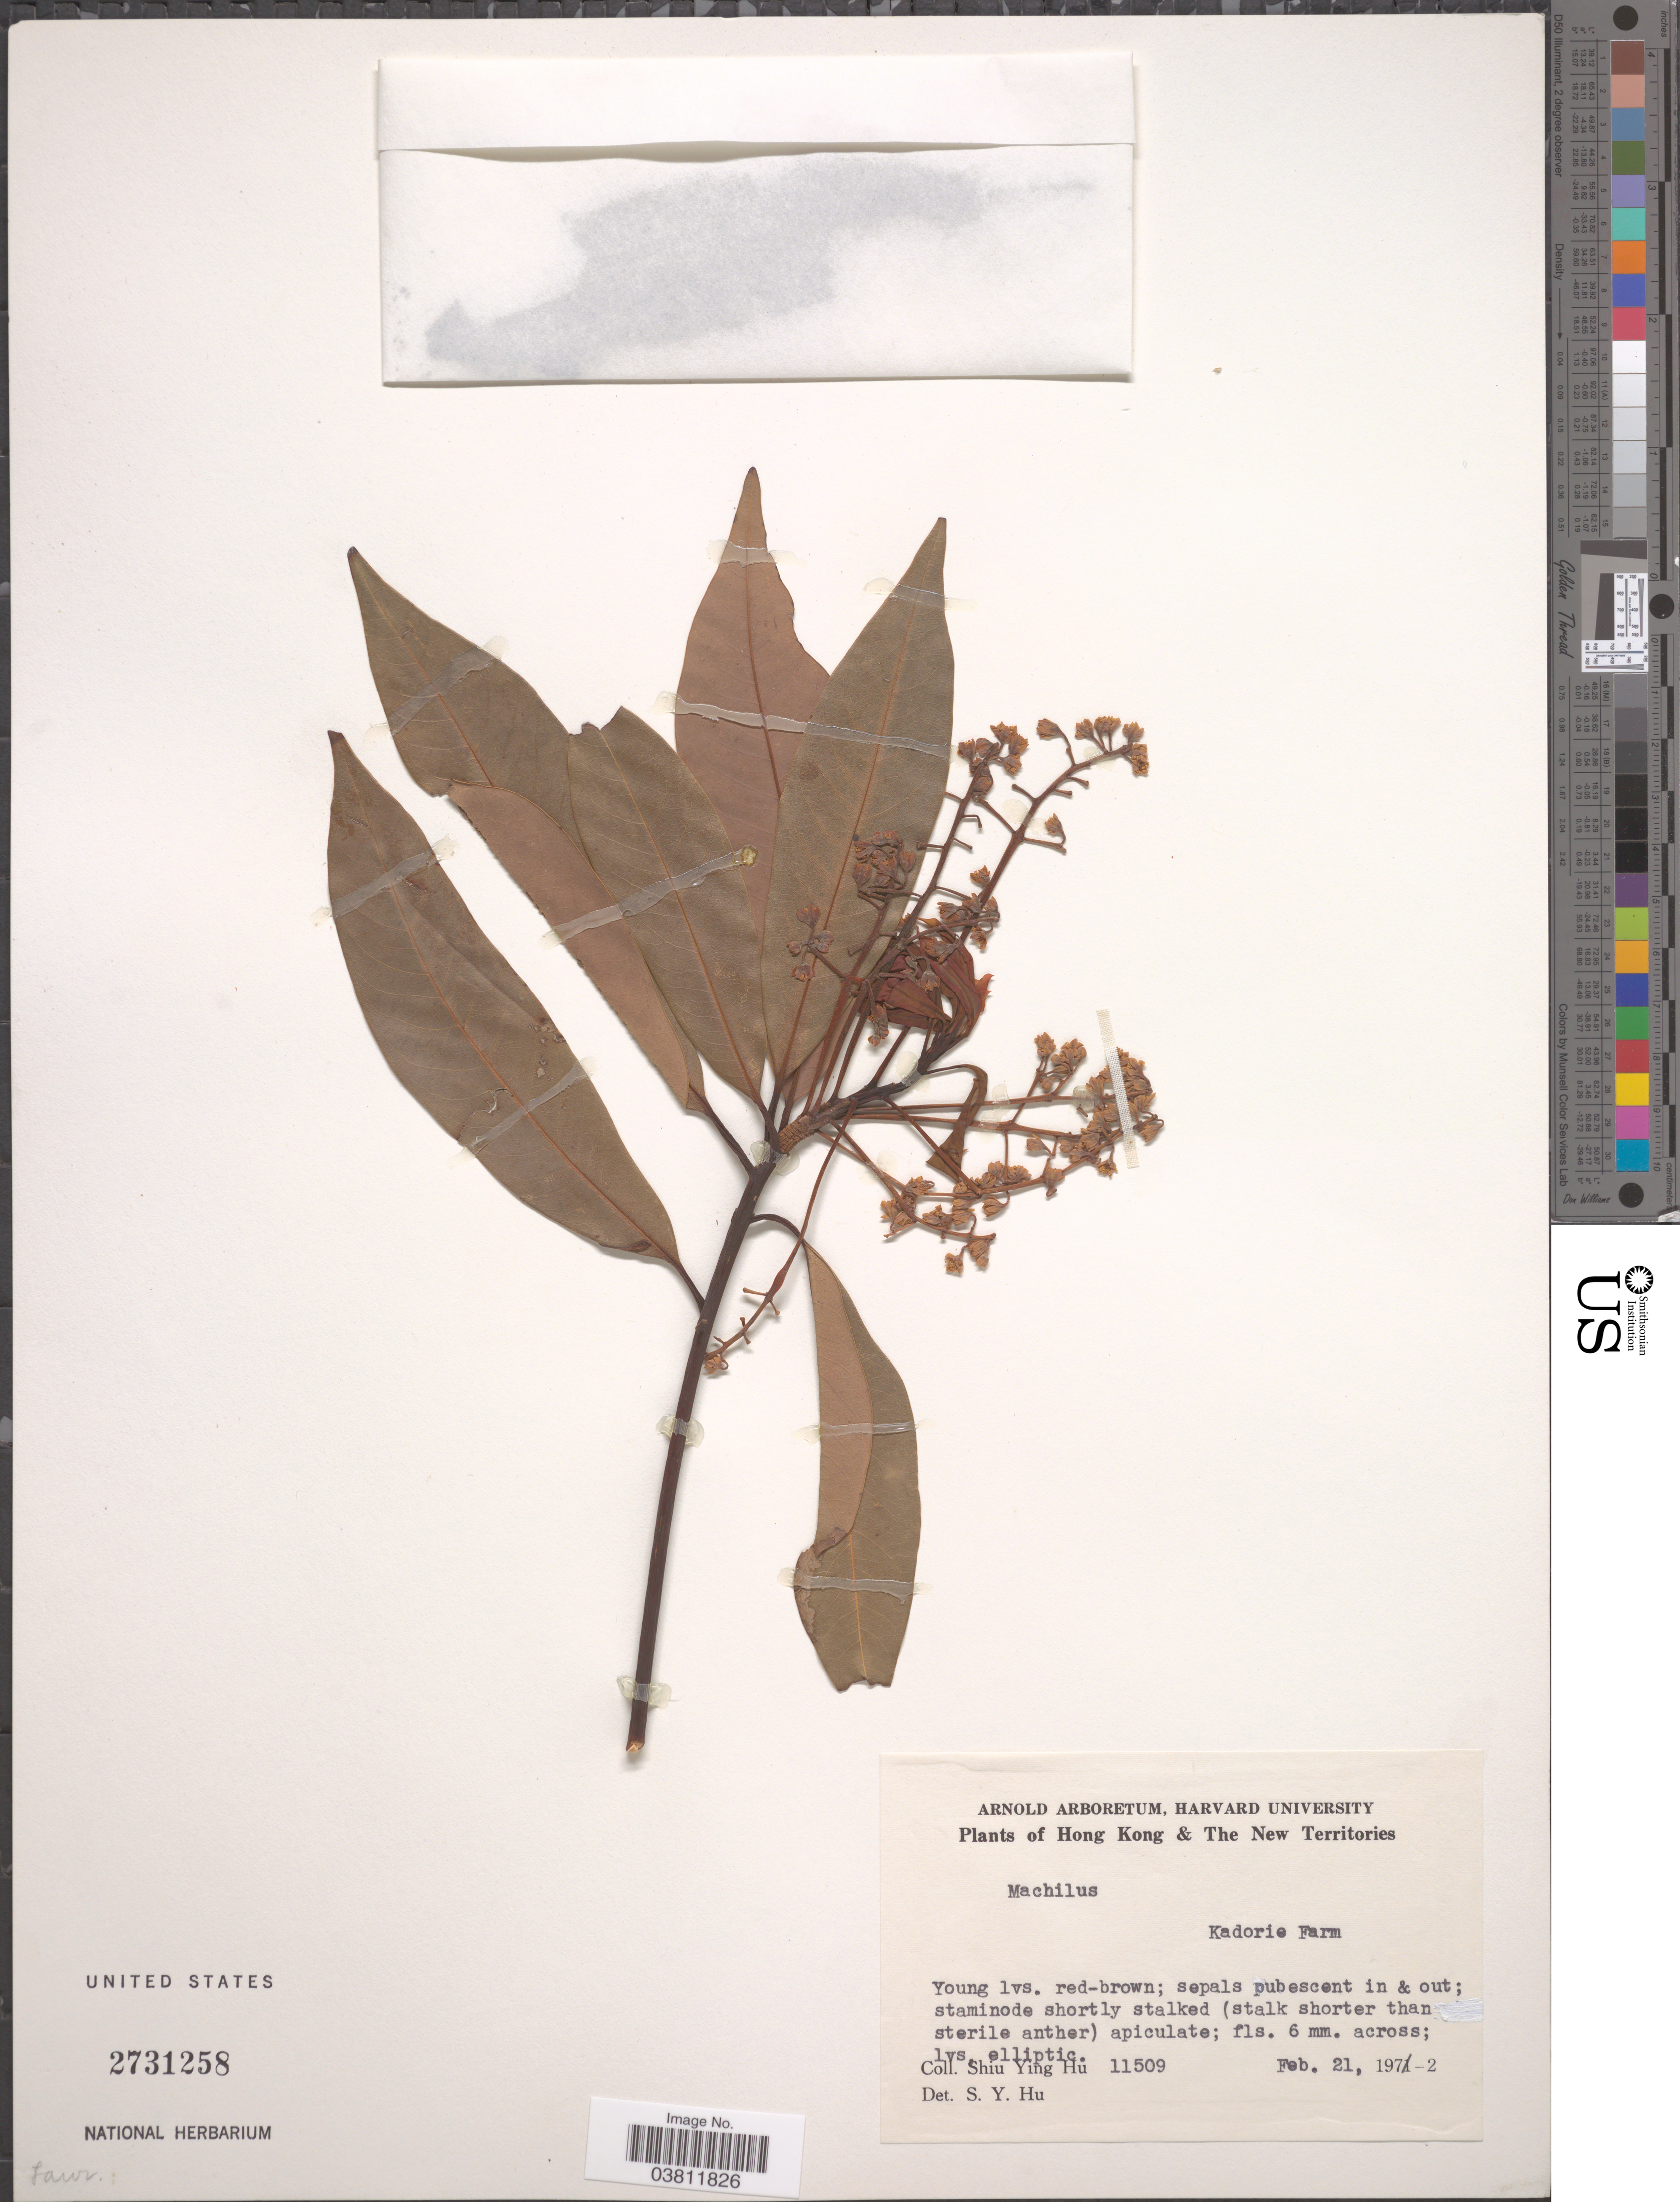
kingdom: Plantae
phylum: Tracheophyta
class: Magnoliopsida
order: Laurales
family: Lauraceae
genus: Machilus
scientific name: Machilus sp.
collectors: S. Y. Hu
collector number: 11509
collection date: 1972-02-21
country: China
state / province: Hong Kong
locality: The New Territories, Kadorie Farm.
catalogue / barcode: US 2731258